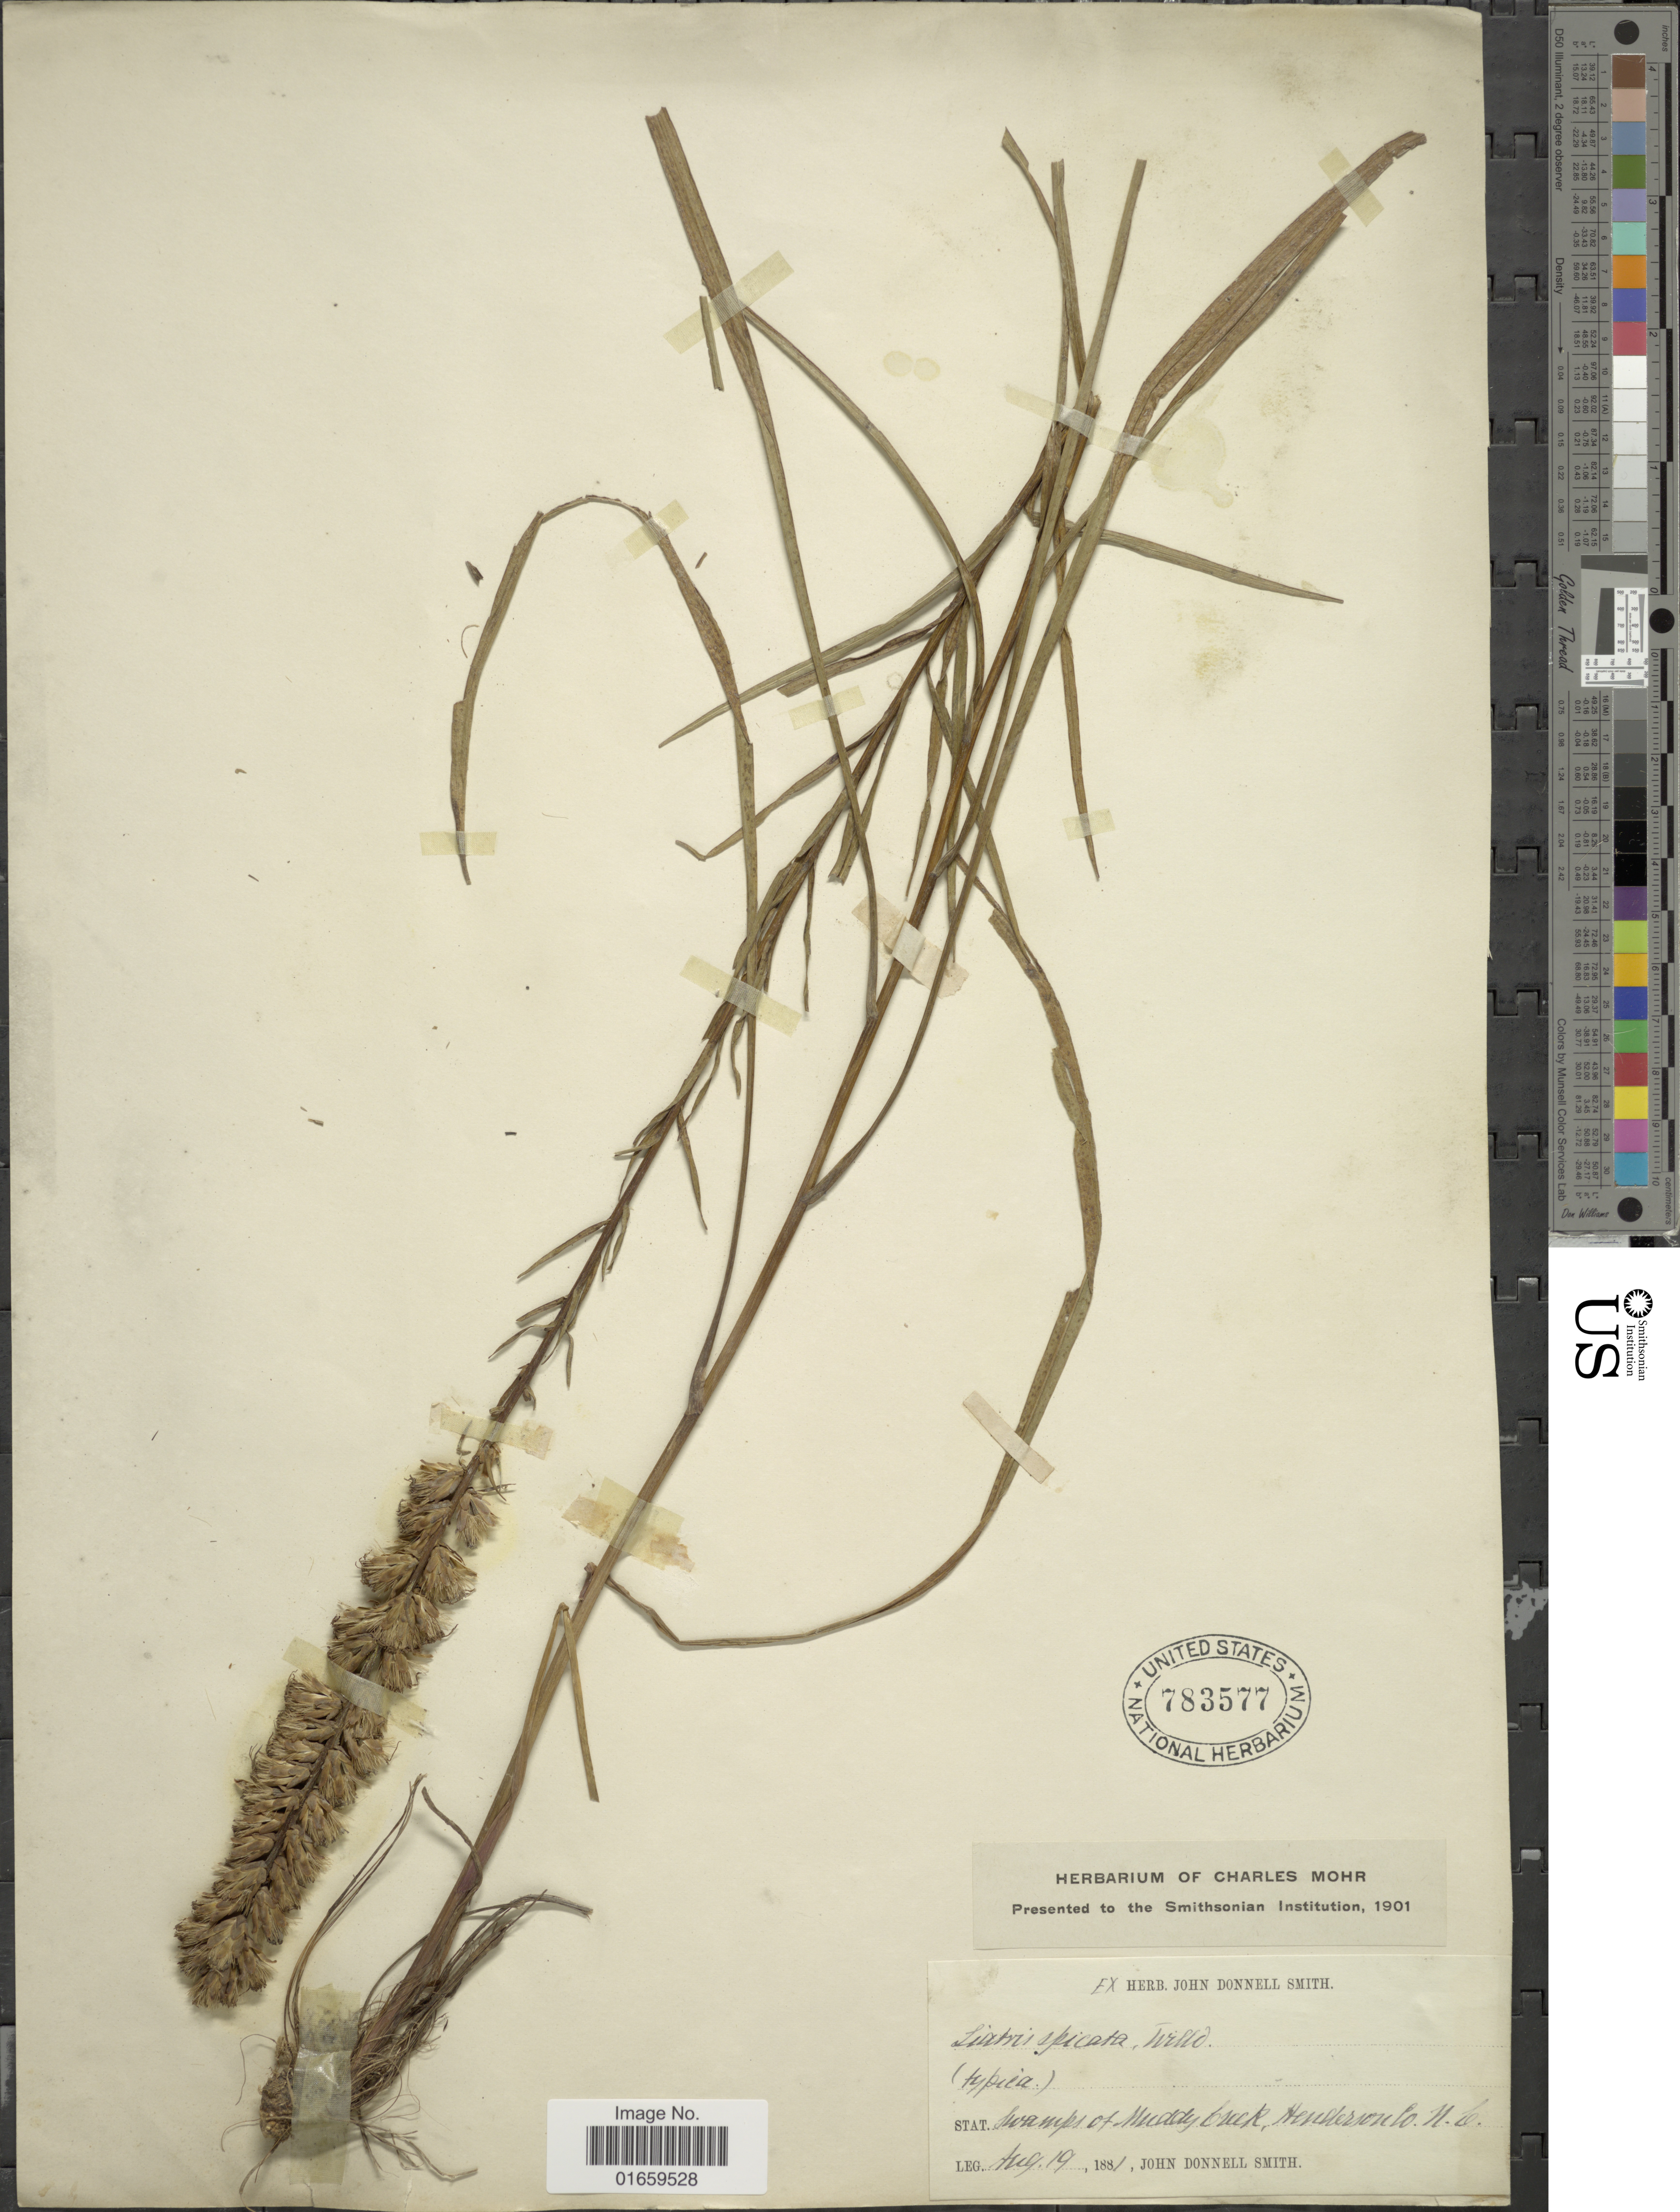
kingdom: Plantae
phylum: Tracheophyta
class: Magnoliopsida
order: Asterales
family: Asteraceae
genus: Liatris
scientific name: Liatris spicata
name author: (L.) Willd.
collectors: J. Donnell Smith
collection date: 1881-08-19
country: United States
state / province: North Carolina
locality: Henderson Co.,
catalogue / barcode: US 783577